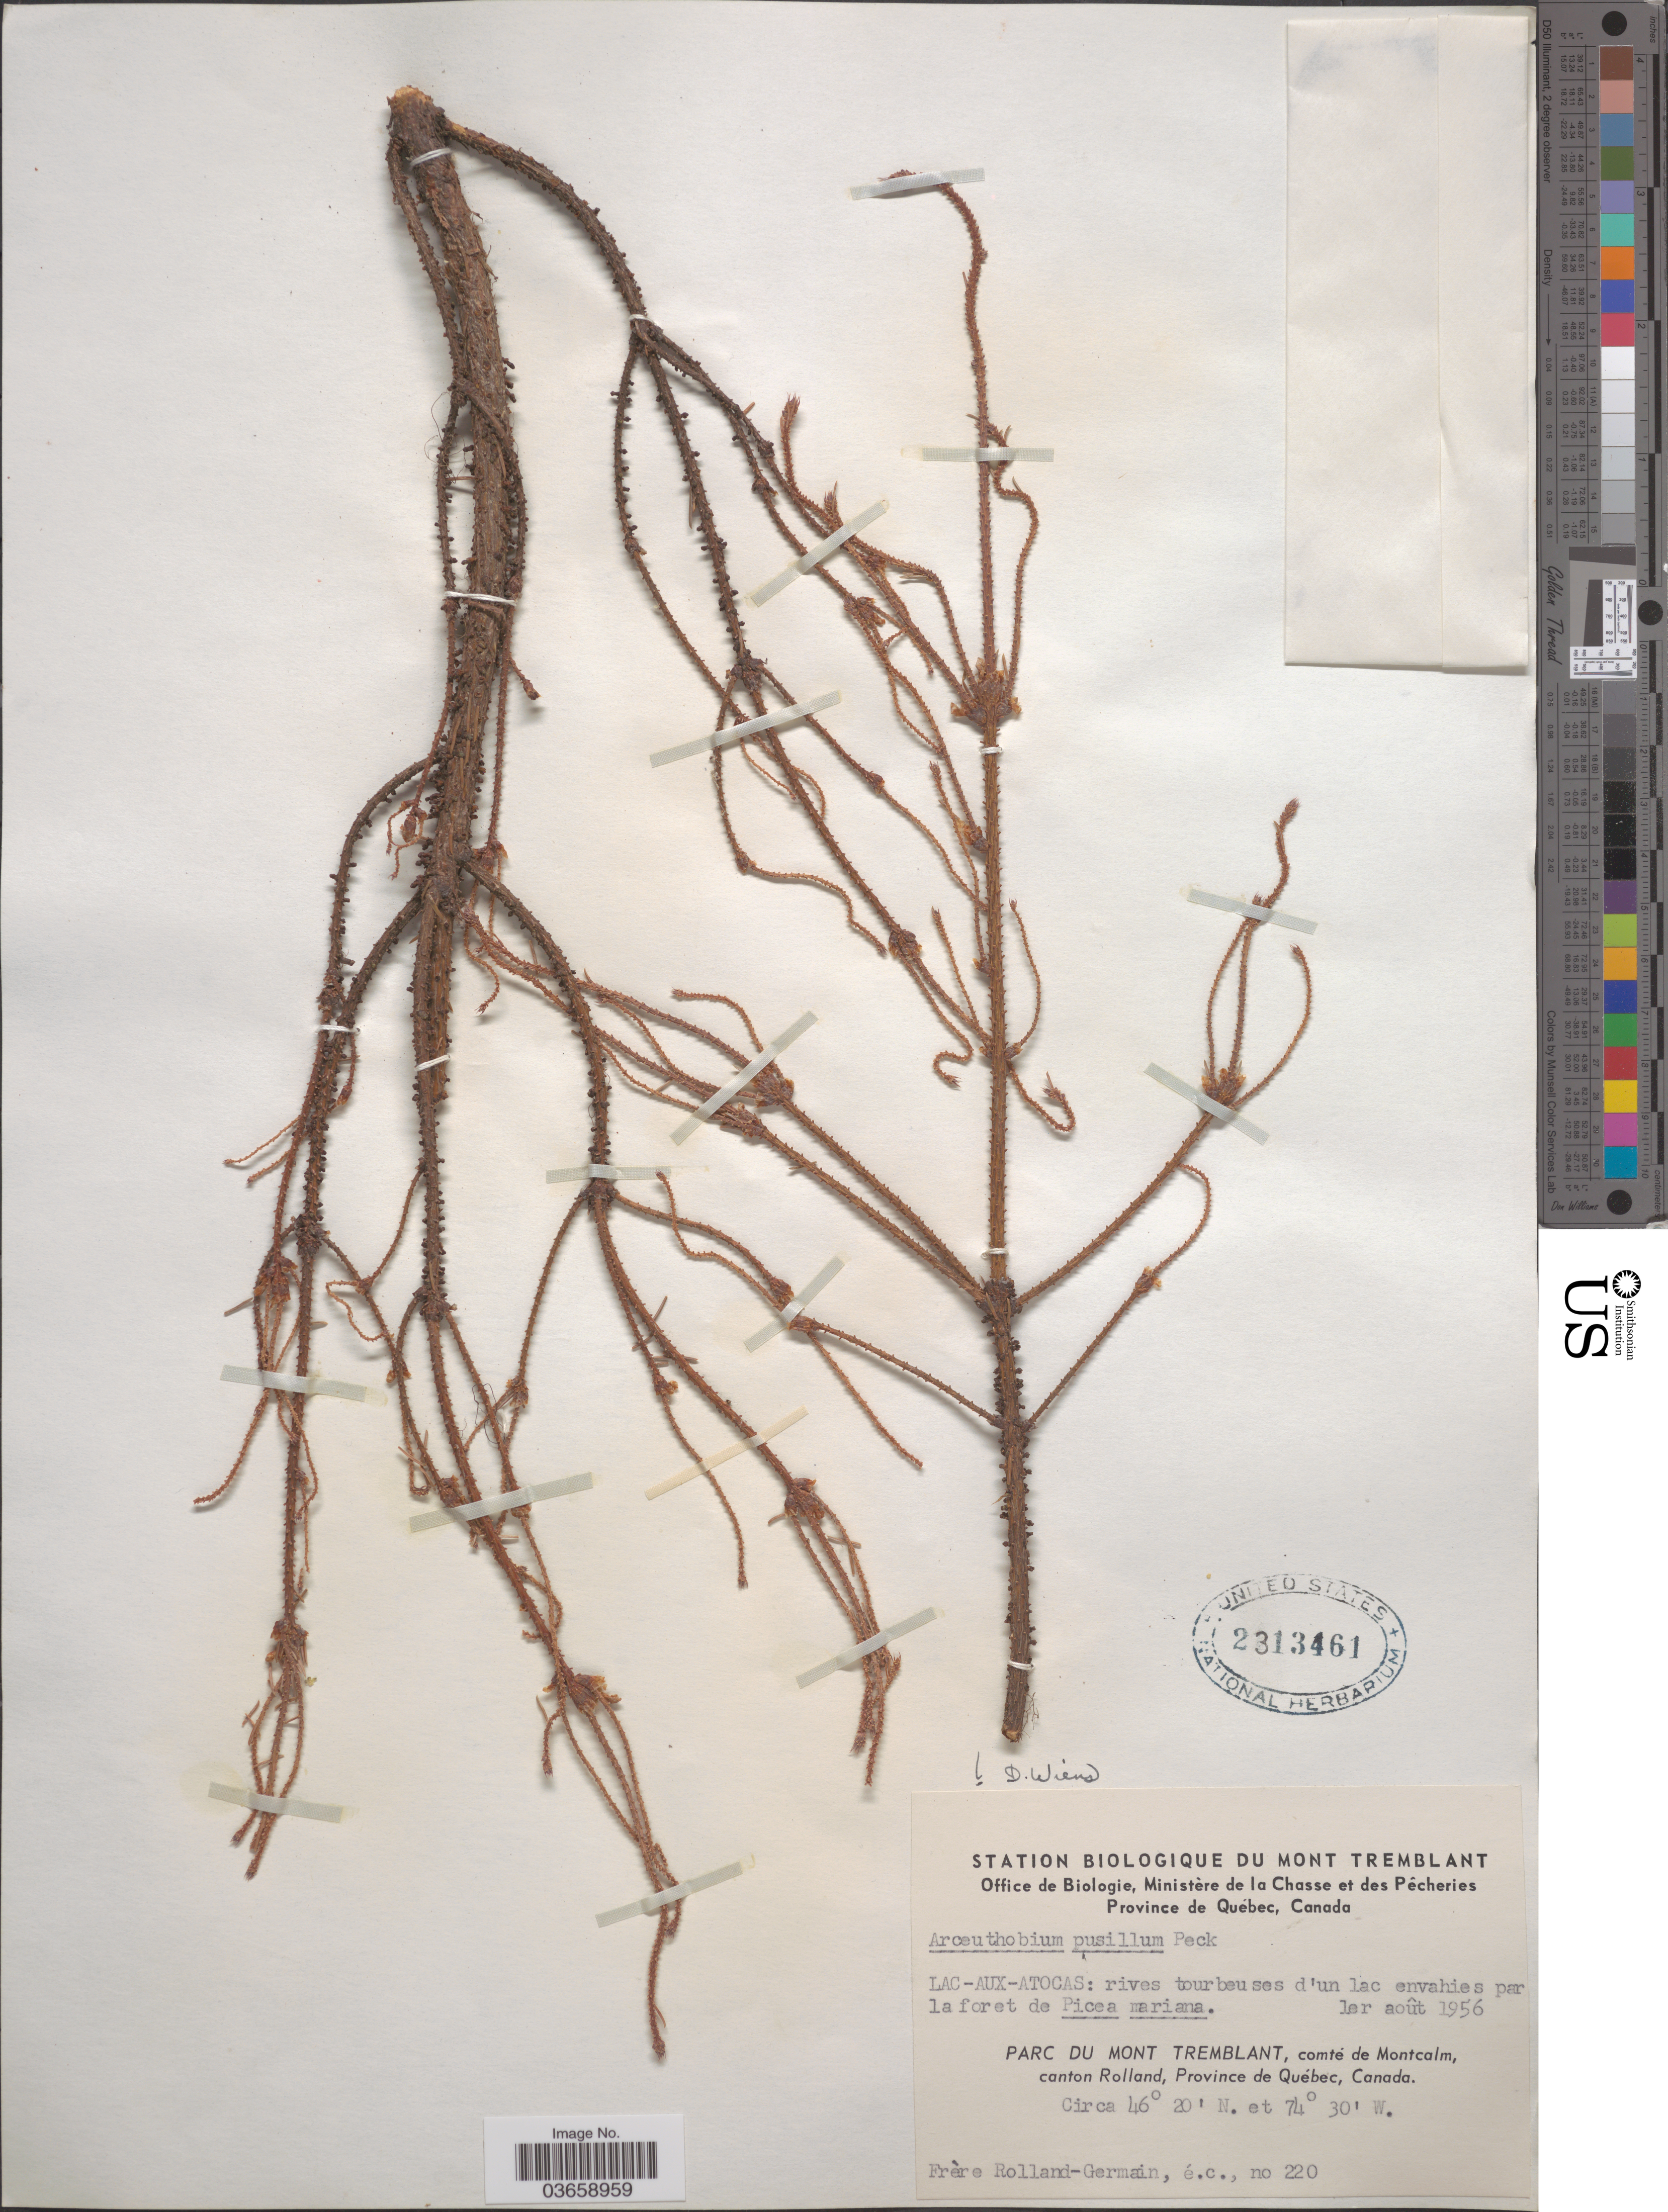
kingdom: Plantae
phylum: Tracheophyta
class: Magnoliopsida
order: Santalales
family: Viscaceae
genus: Arceuthobium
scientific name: Arceuthobium pusillum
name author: Peck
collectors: Rolland-Germain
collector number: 220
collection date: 1956-08-01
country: Canada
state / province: Quebec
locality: Lac-Aux-Atocas. Parc du Mont Tremblant, comté de Montcalm, canton Rolland.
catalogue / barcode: US 2313461